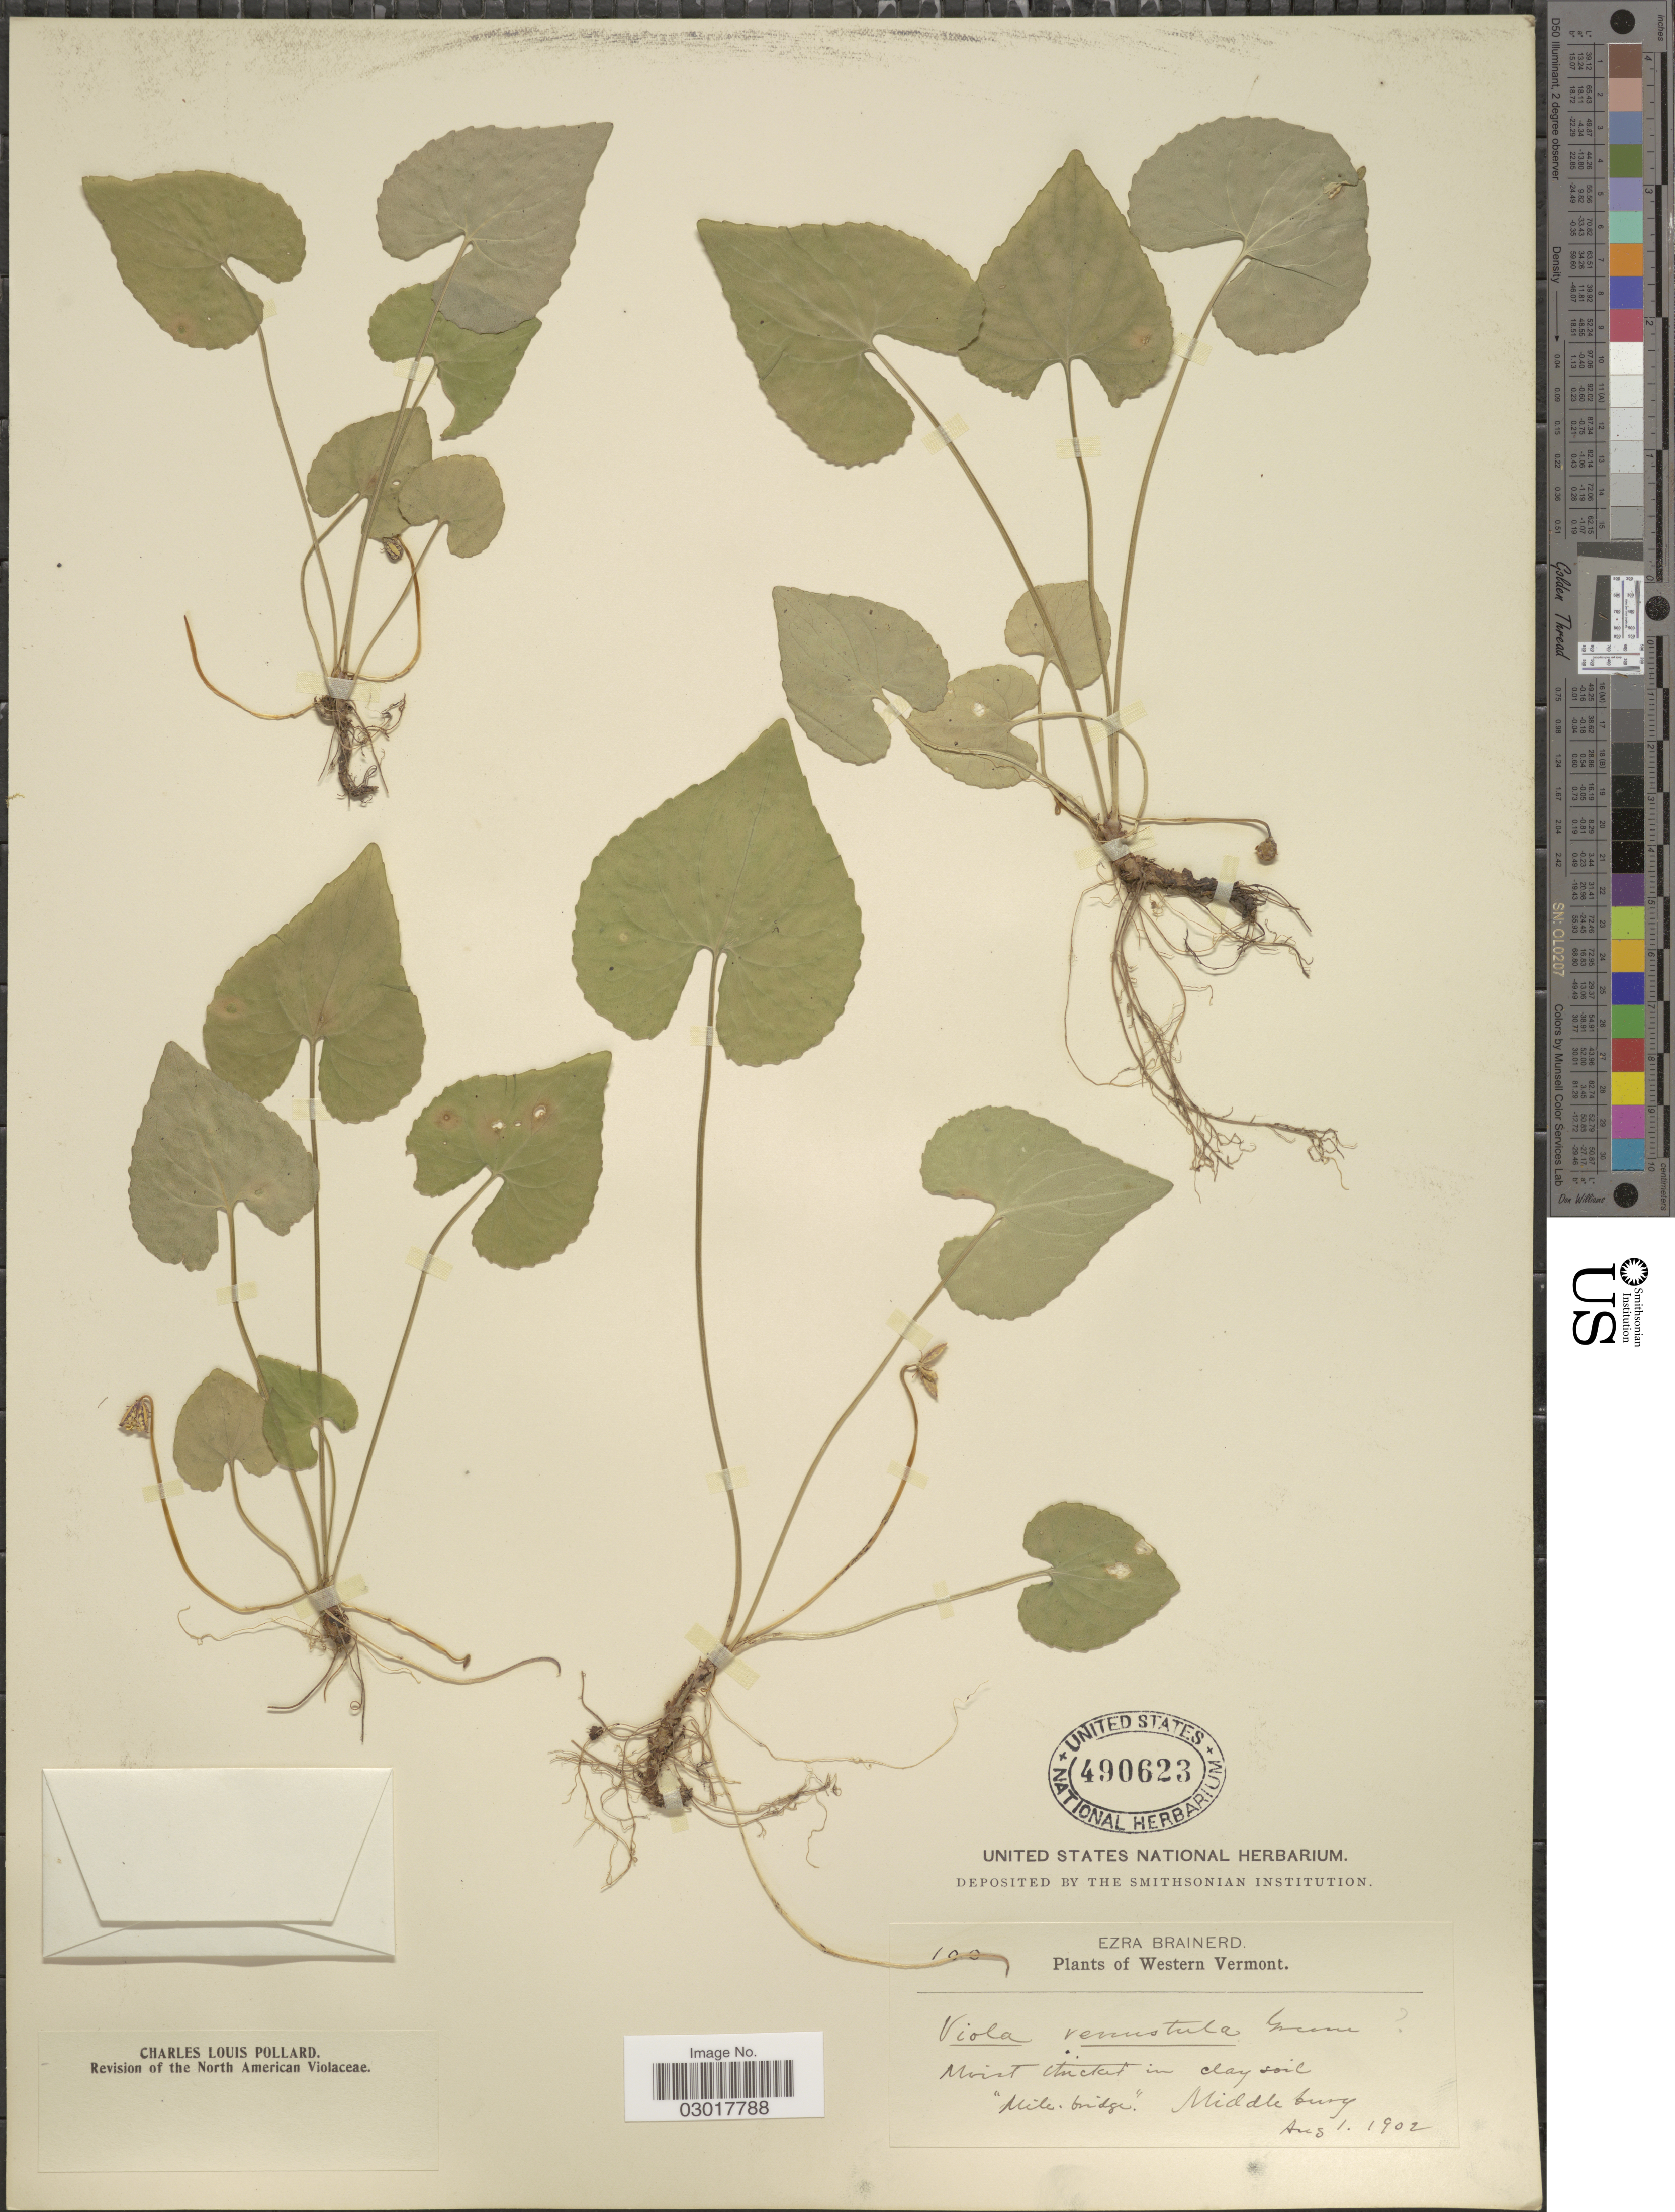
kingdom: Plantae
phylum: Tracheophyta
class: Magnoliopsida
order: Malpighiales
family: Violaceae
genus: Viola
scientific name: Viola x venustula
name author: Greene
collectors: E. Brainerd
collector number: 100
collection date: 1902-08-01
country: United States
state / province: Vermont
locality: Western Vermont. Middleburg.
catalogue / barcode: US 490623